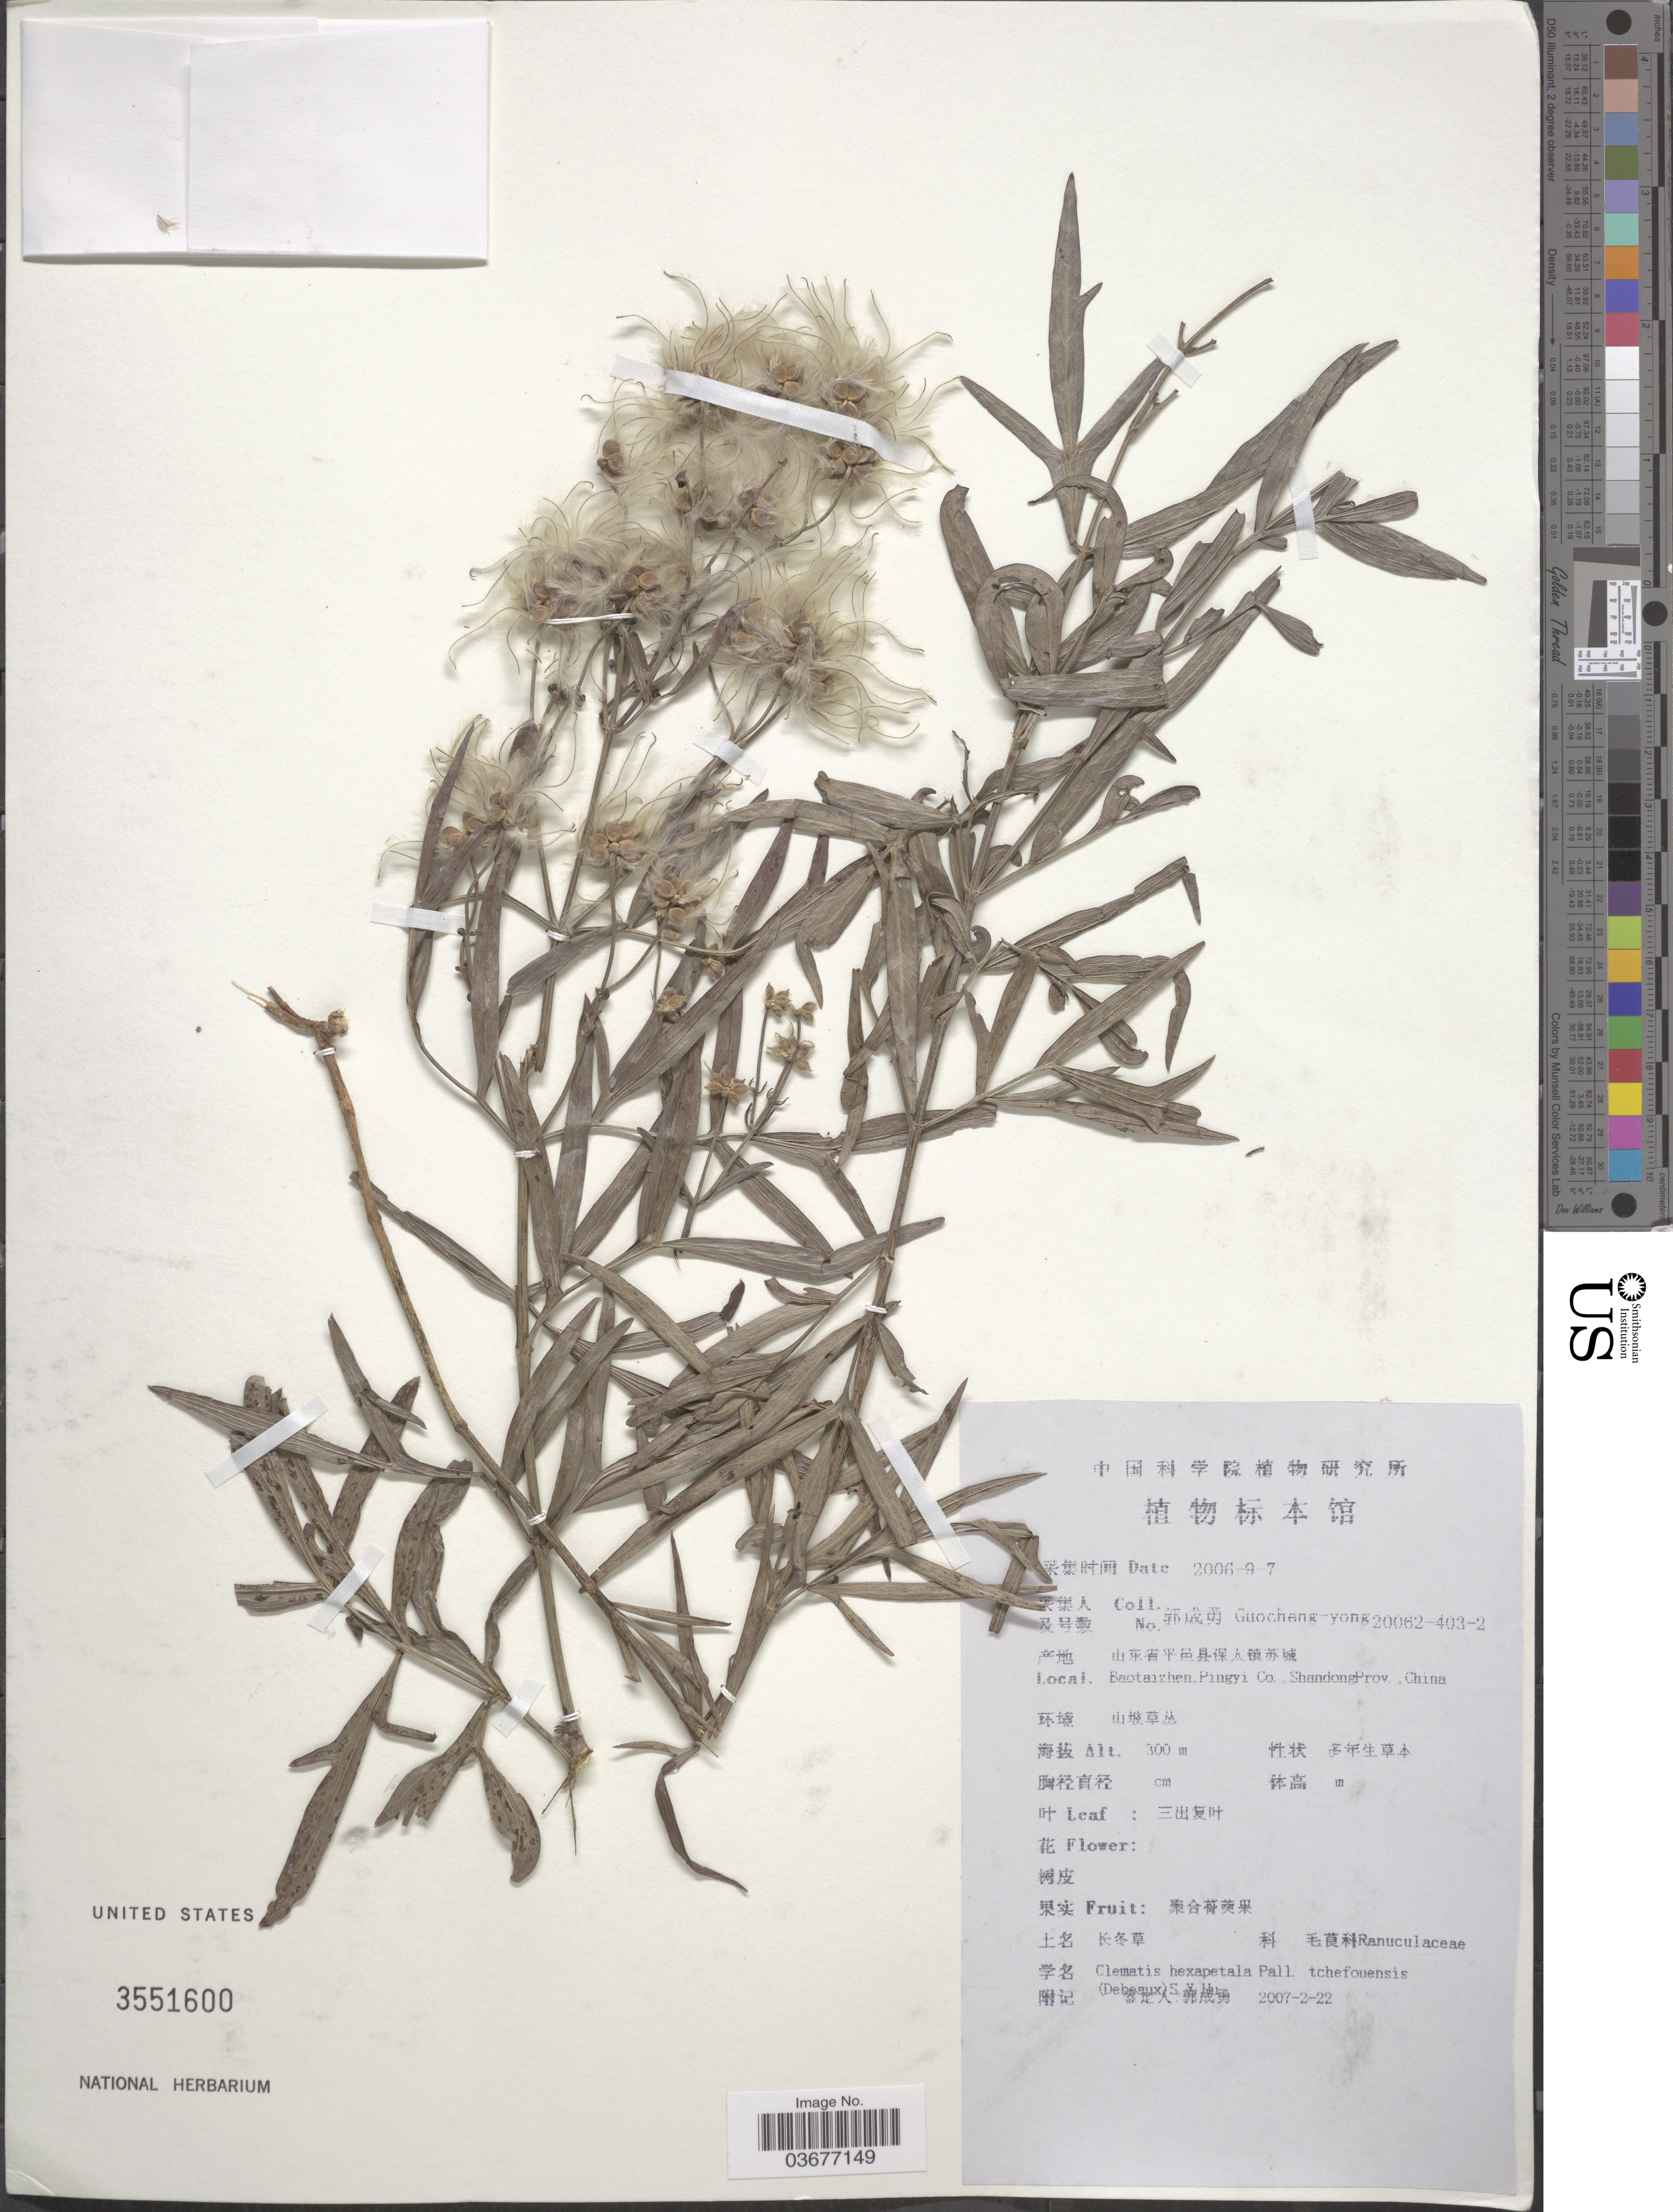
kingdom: Plantae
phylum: Tracheophyta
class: Magnoliopsida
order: Ranunculales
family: Ranunculaceae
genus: Clematis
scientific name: Clematis hexapetala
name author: Pall.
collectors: Guo cheng-yong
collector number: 20062-403-2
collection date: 2006-09-07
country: China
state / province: Shandong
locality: Baotaizhen. Pingyi Co.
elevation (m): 300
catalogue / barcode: US 3551600